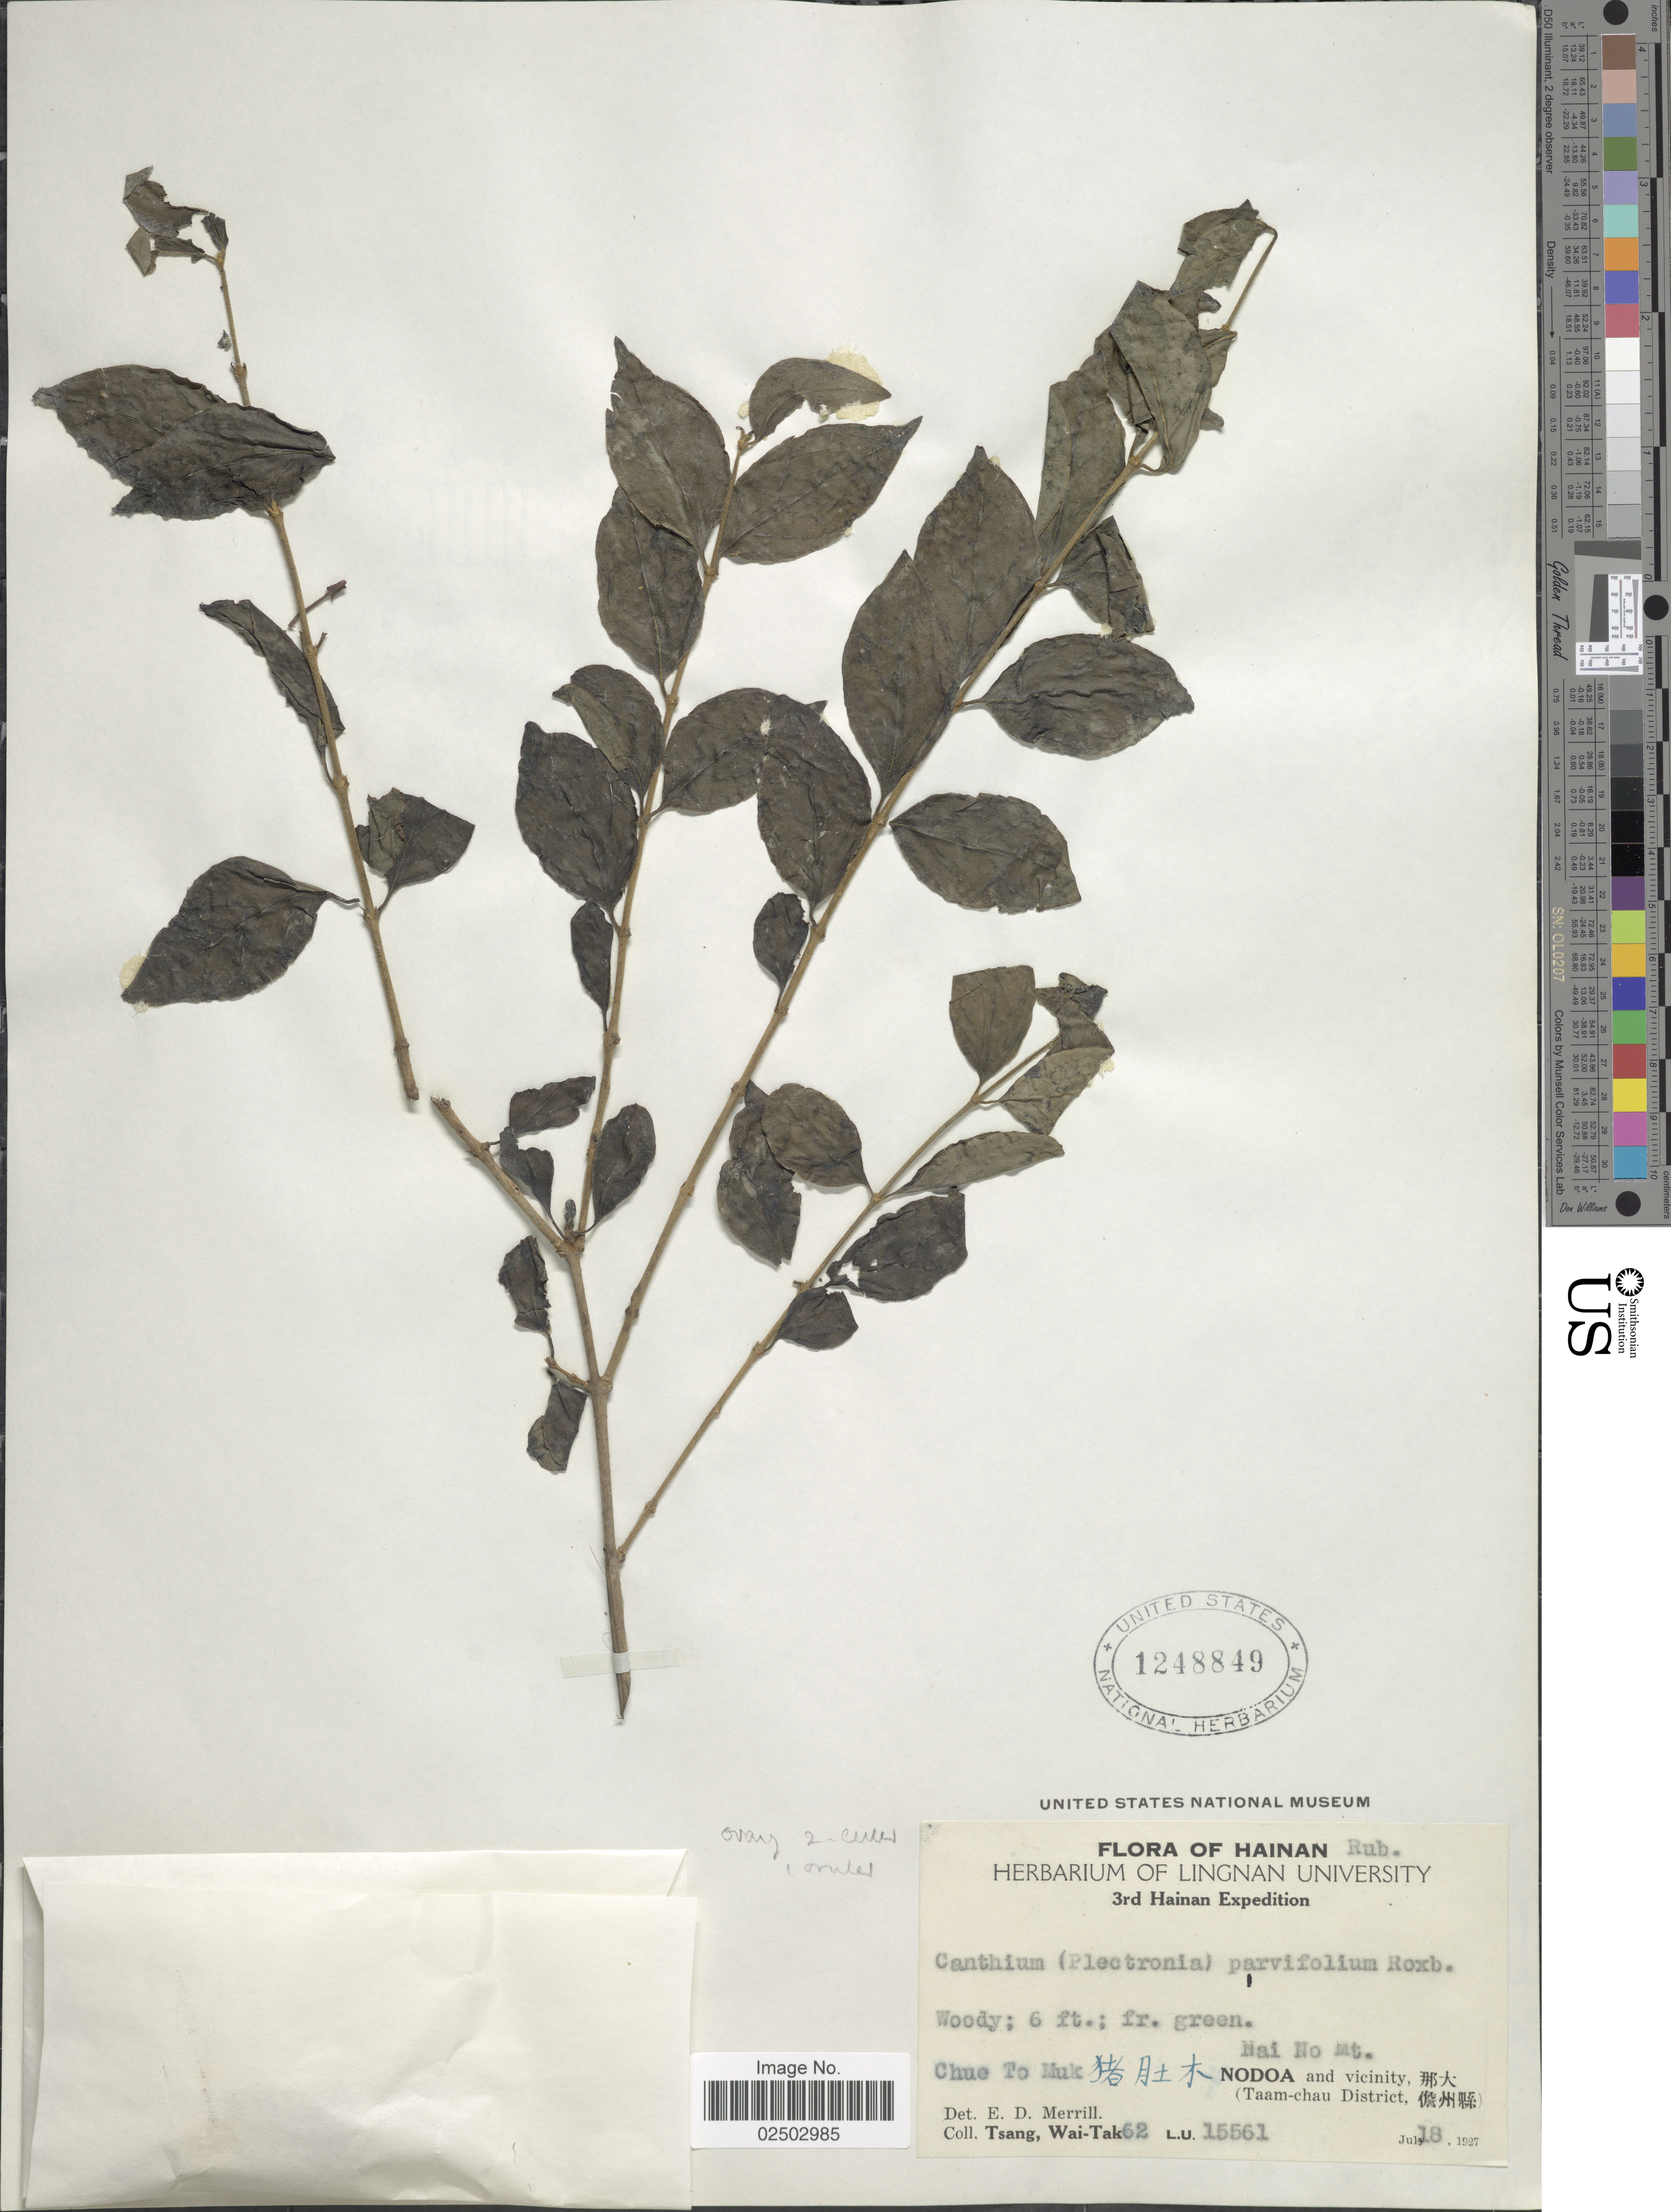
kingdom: Plantae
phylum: Tracheophyta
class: Magnoliopsida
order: Gentianales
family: Rubiaceae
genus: Canthium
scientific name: Canthium parvifolium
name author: Roxb.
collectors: W. T. Tsang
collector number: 62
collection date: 1927-07-18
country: China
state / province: Hainan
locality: Chue To Muk, Nai No Mt., Nodoa and vicinity (Taam-chau District)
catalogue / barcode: US 1248849